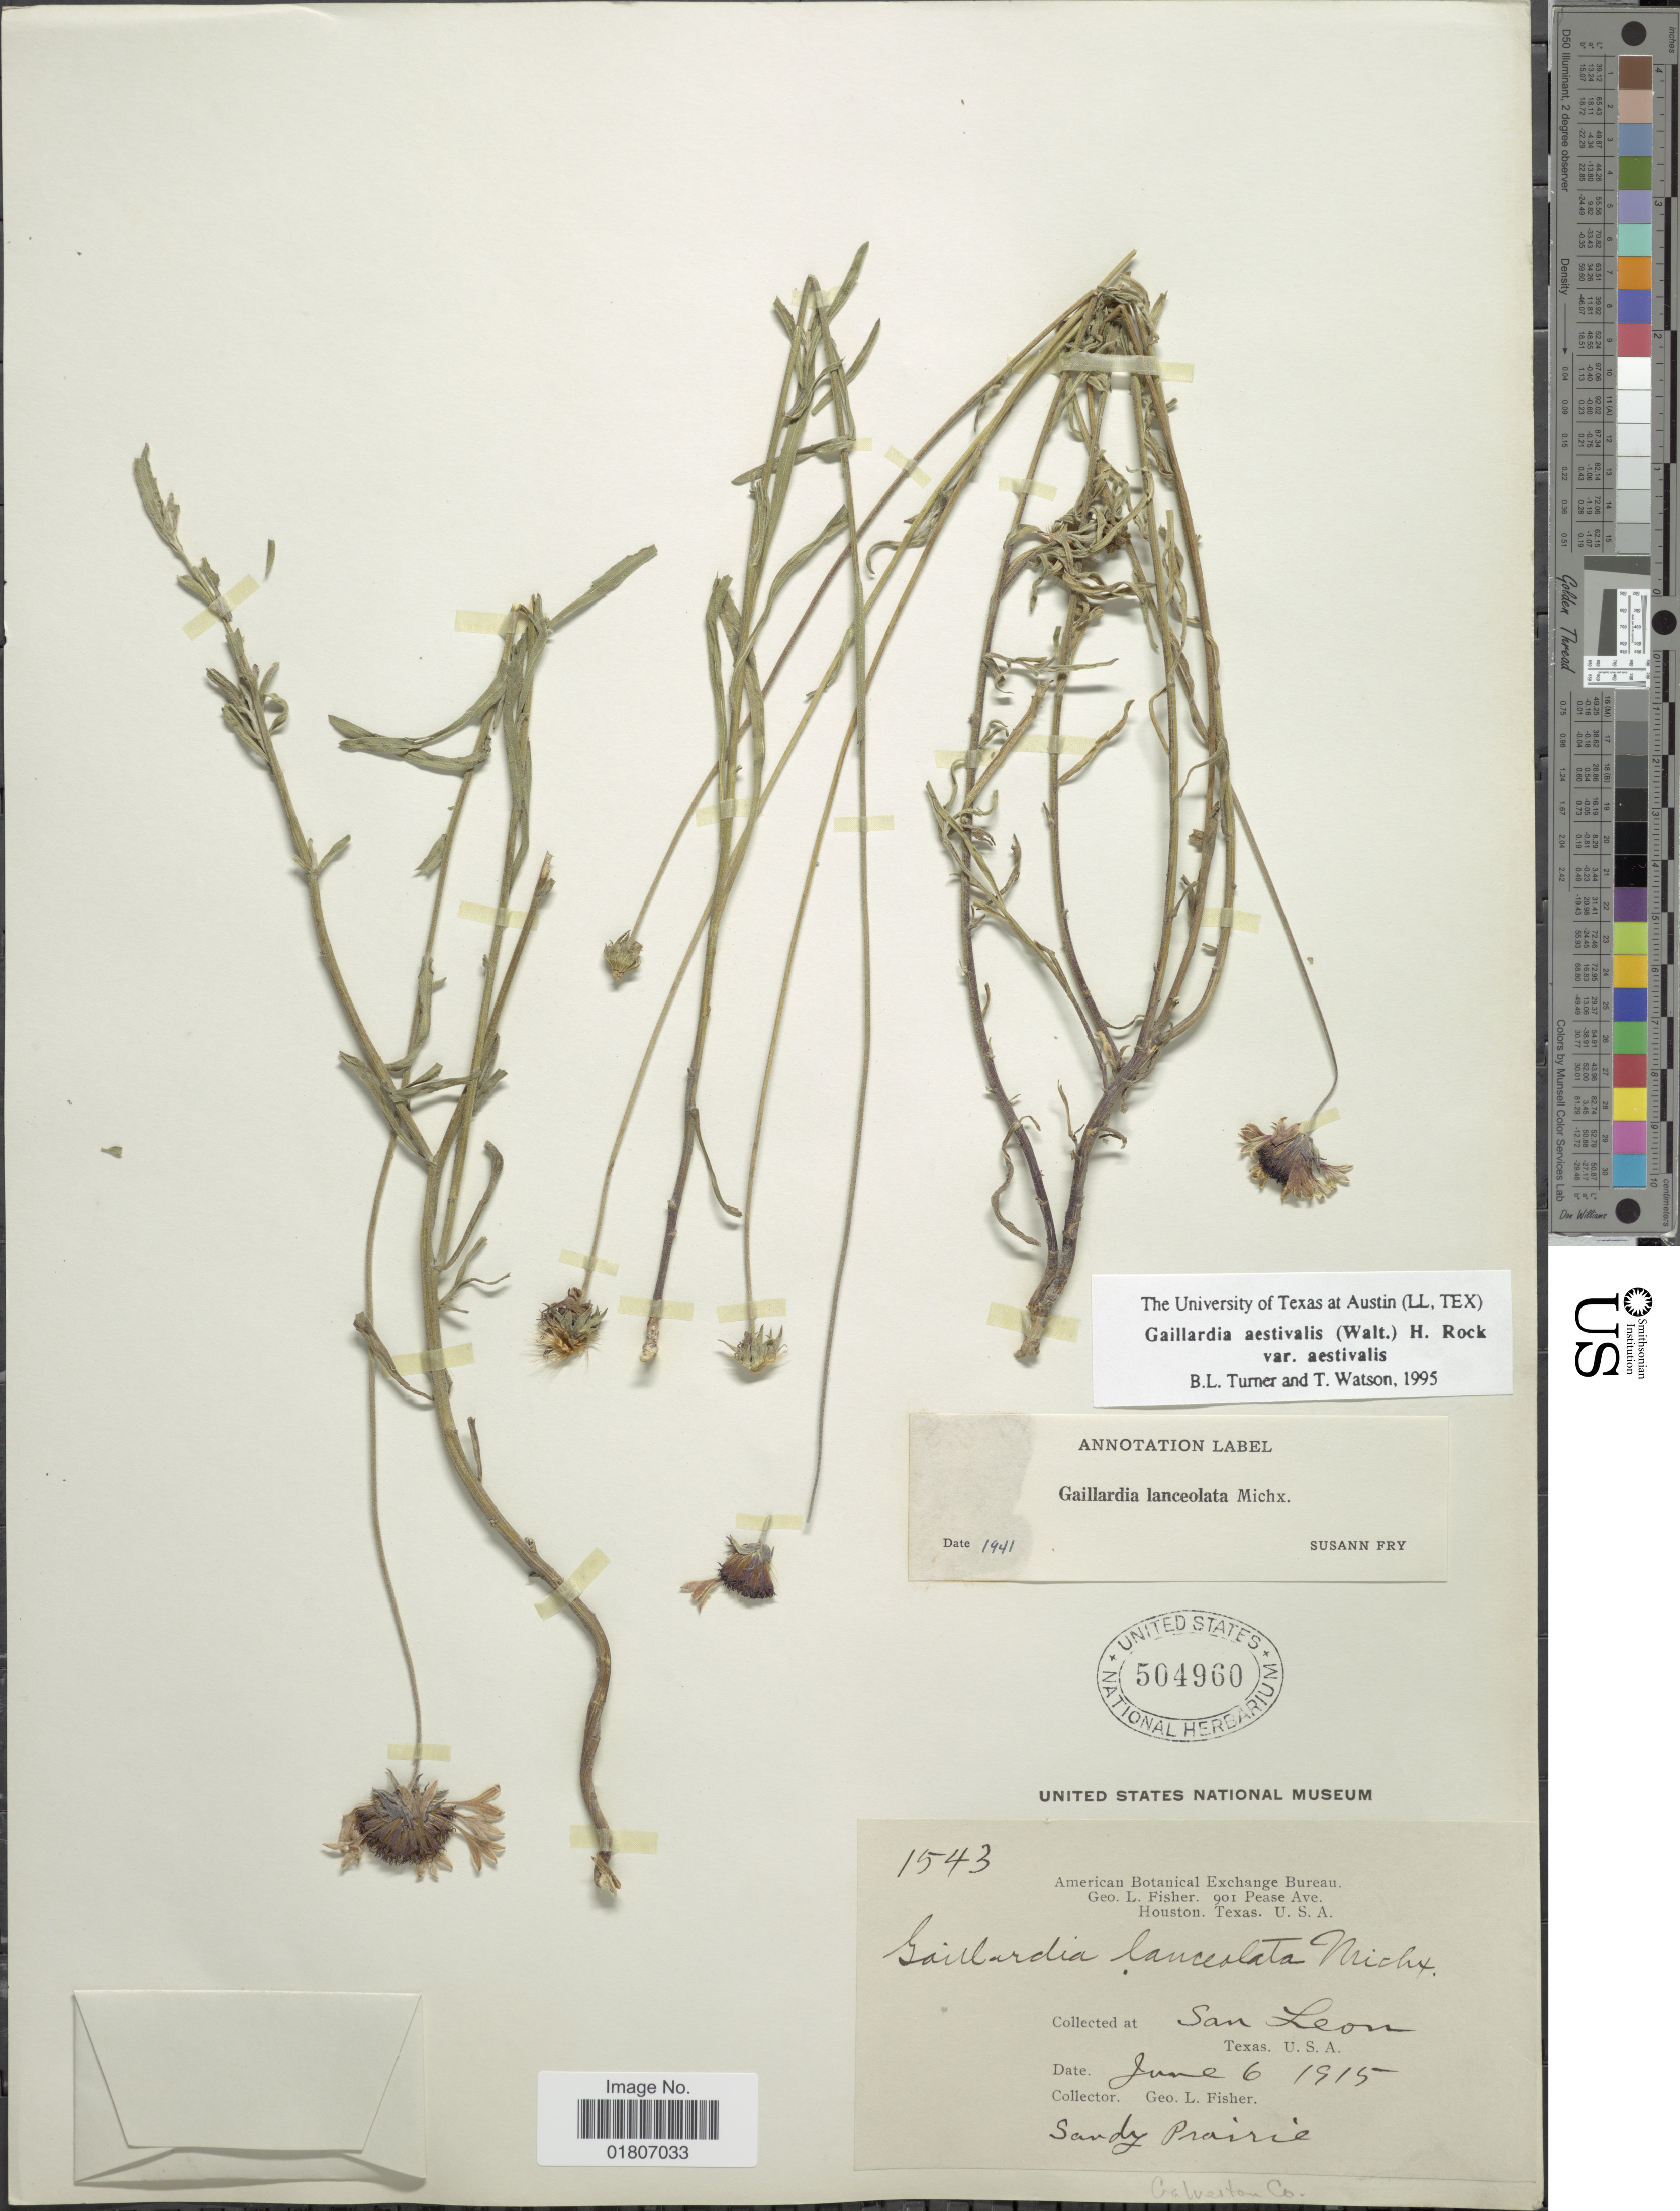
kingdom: Plantae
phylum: Tracheophyta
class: Magnoliopsida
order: Asterales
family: Asteraceae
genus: Gaillardia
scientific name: Gaillardia aestivalis var. aestivalis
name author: (Walter) H. Rock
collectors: G. L. Fisher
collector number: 1543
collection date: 1915-06-06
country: United States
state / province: Texas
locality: San Leon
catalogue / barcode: US 504960